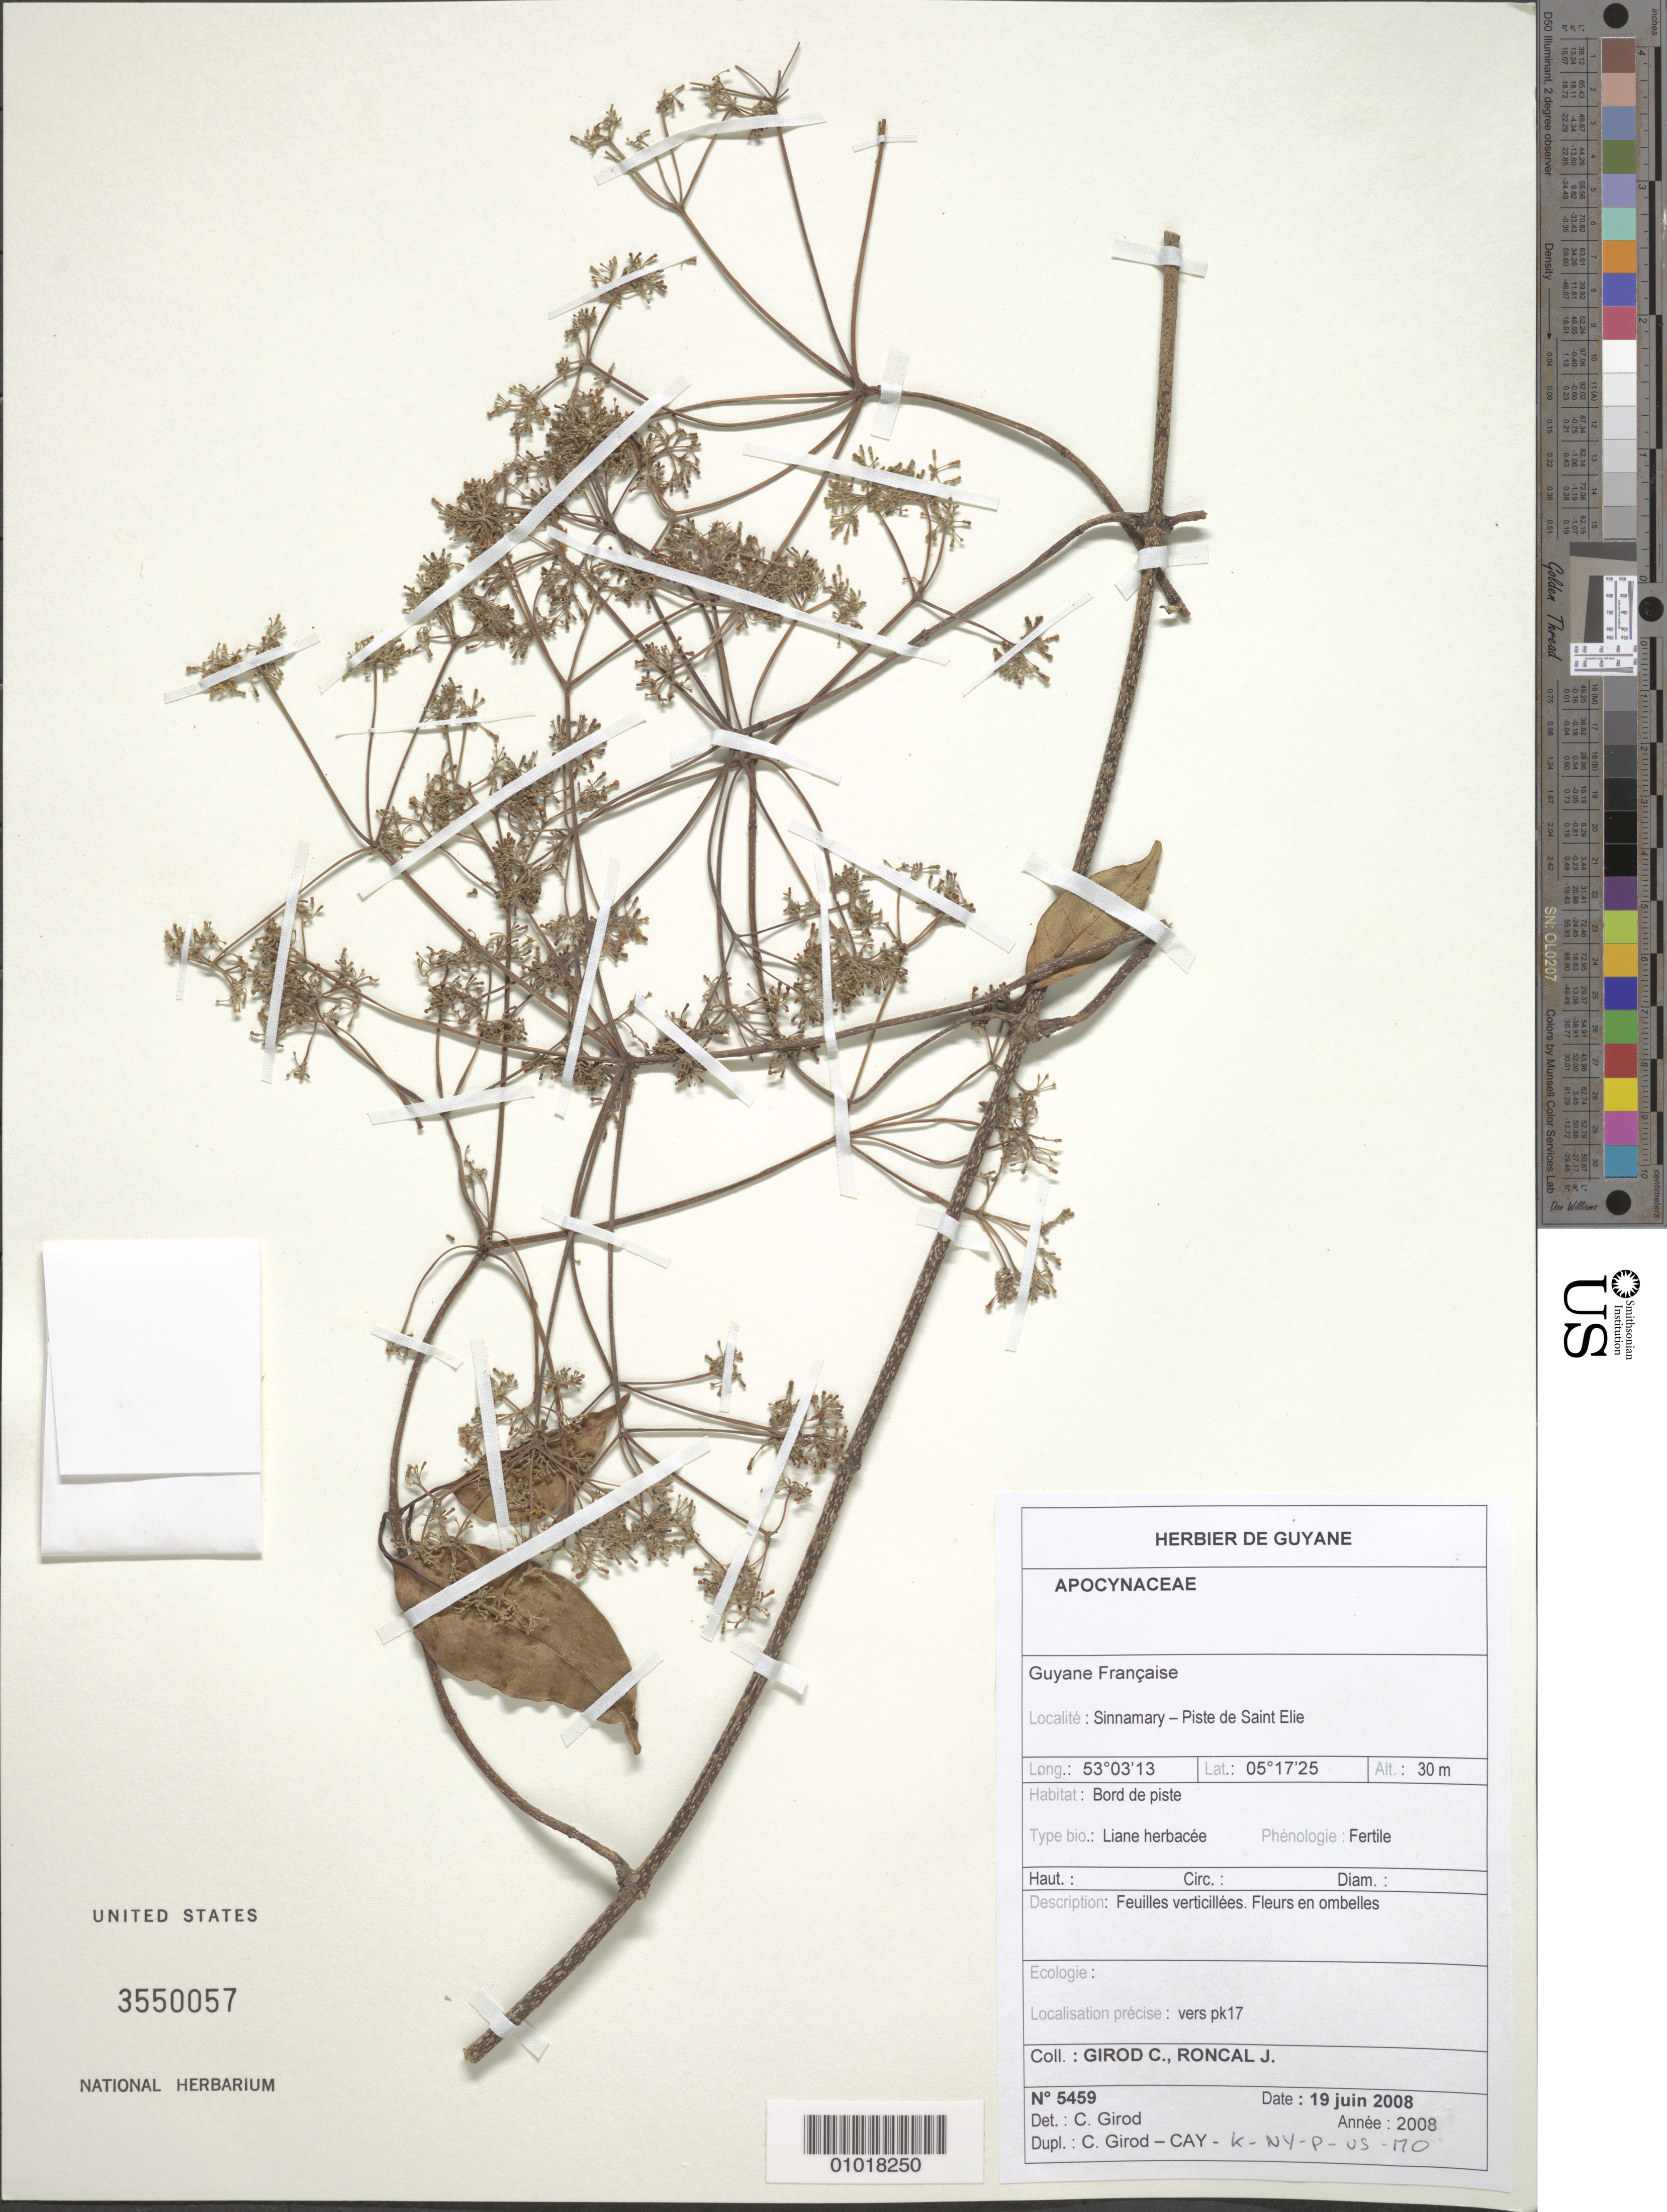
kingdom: Plantae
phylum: Tracheophyta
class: Magnoliopsida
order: Gentianales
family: Apocynaceae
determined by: Girod, C.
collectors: C. Girod & J. Roncal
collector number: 5459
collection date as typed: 19-Jun-08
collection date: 2008-06-19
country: French Guiana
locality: Sinnamary - Piste de Saint Elie, vers pk 17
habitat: Bord de piste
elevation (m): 30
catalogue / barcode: US 3550057